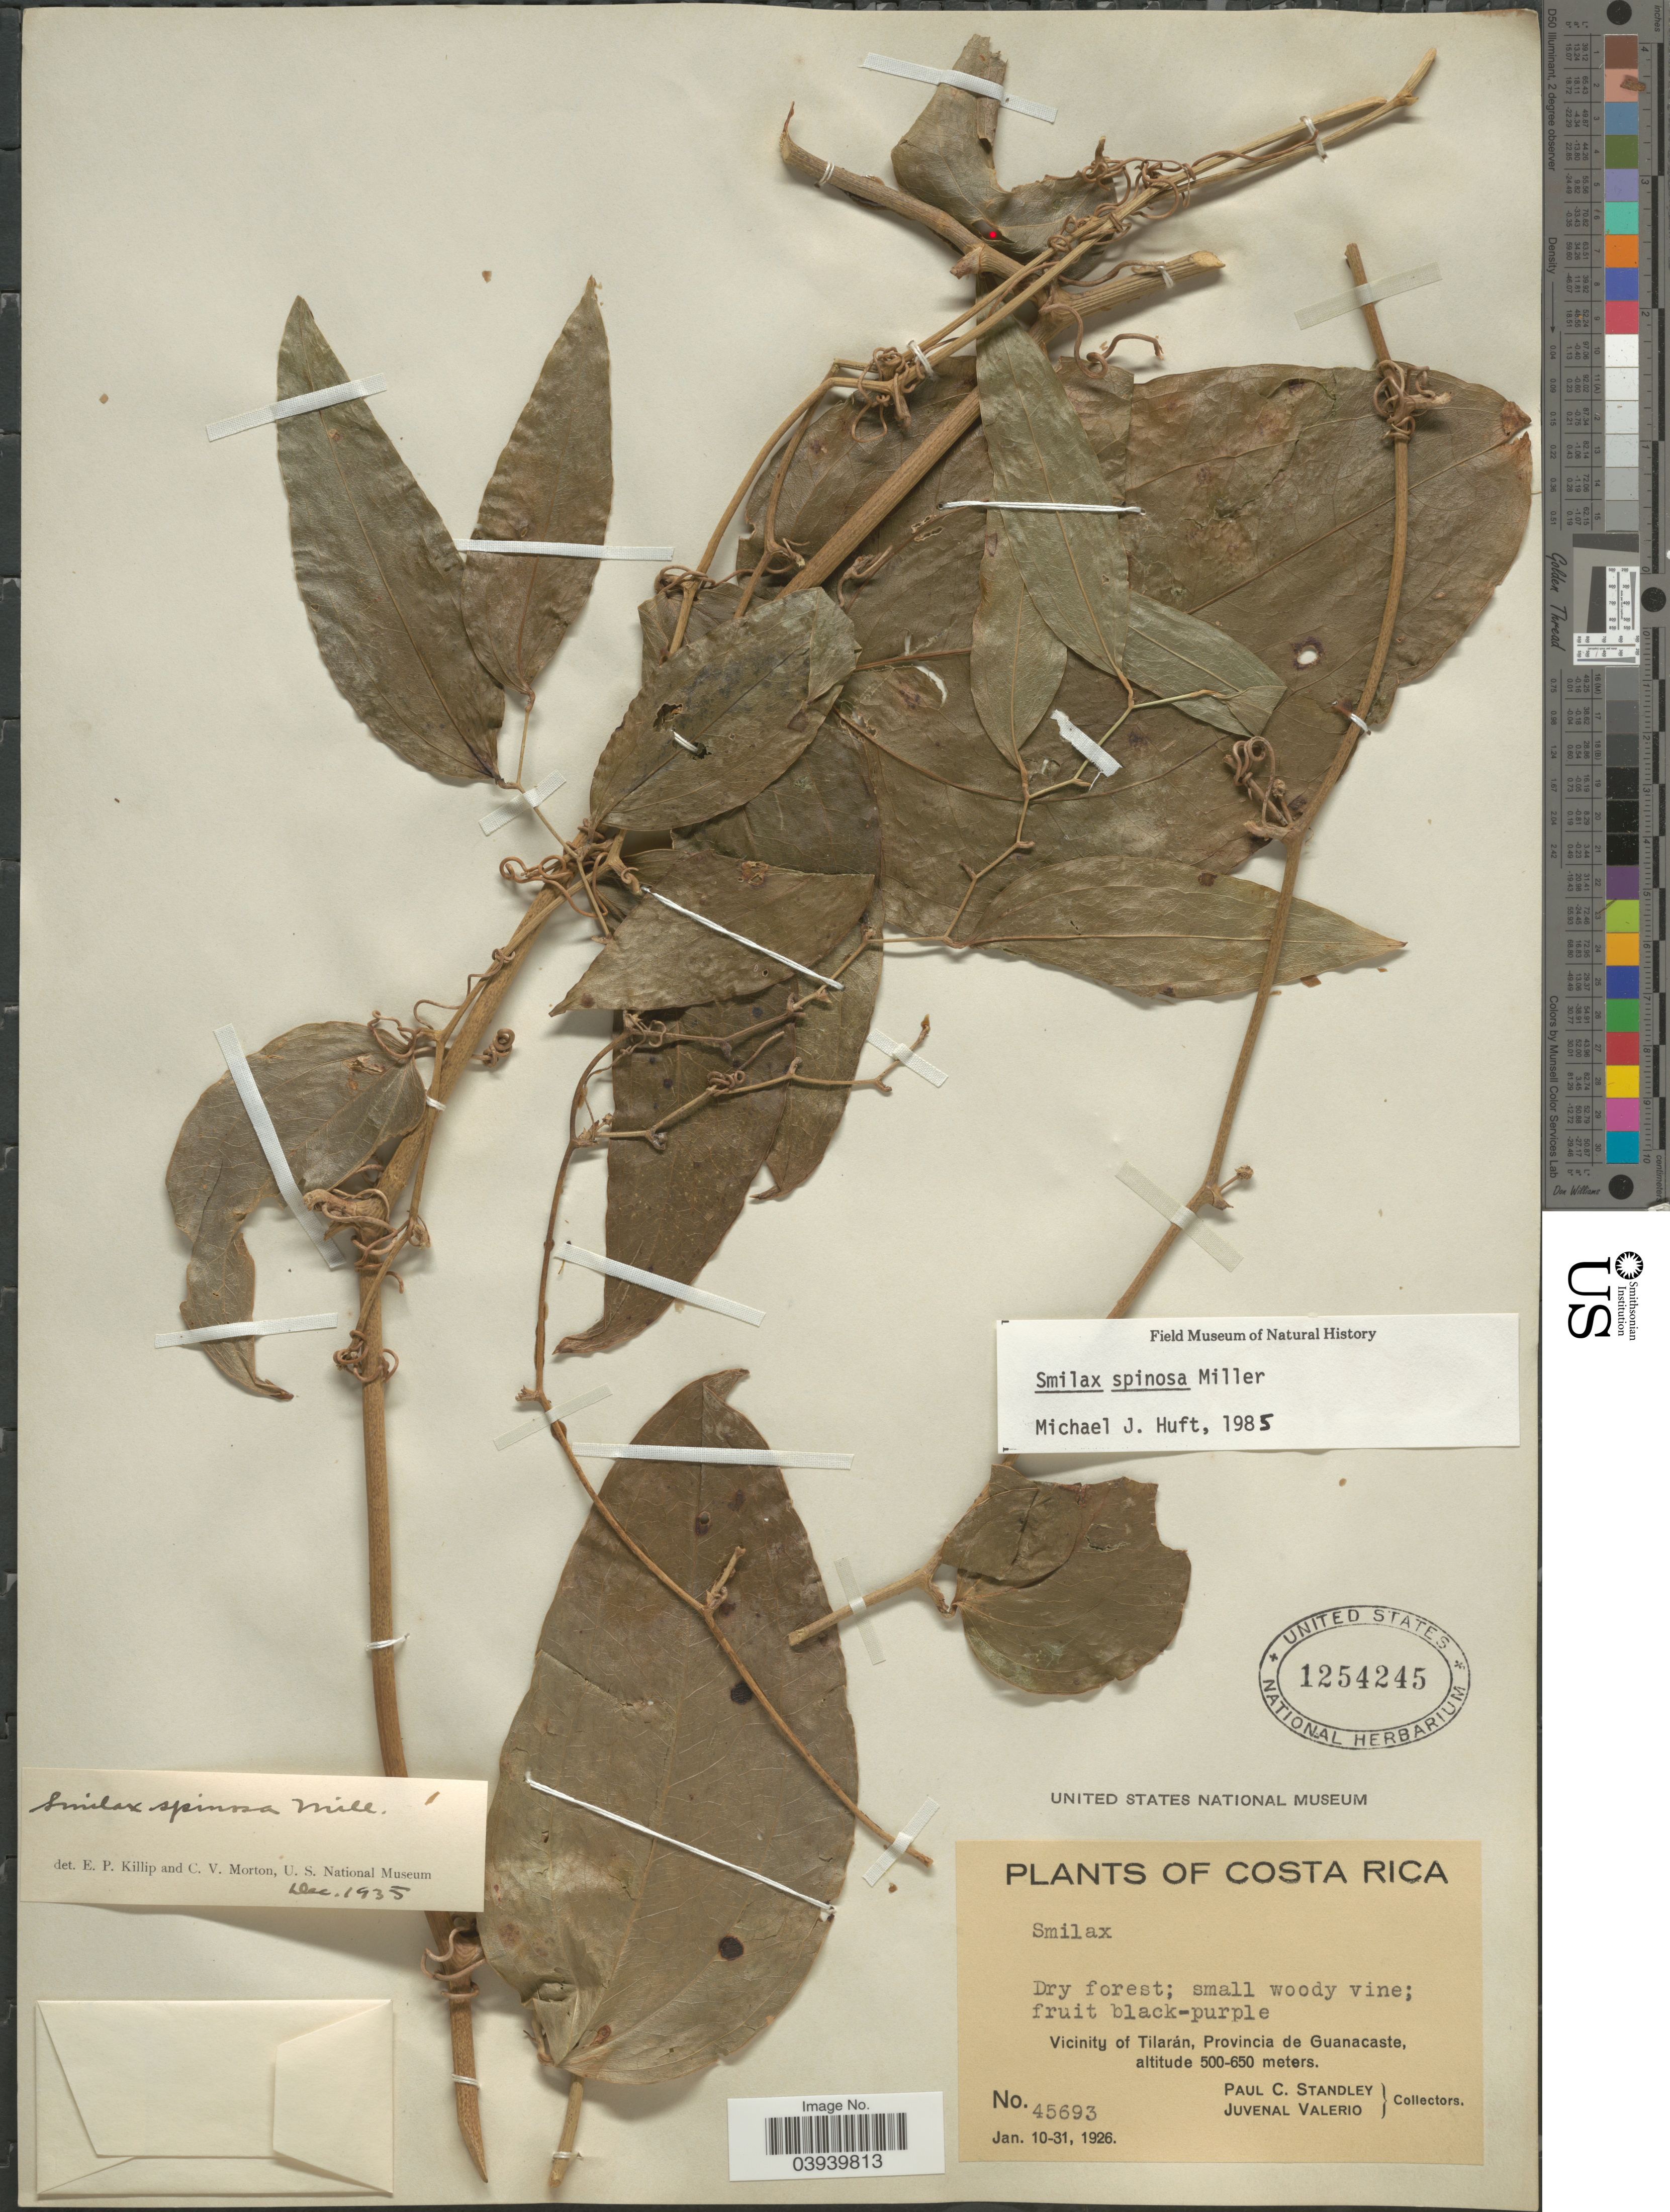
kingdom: Plantae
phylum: Tracheophyta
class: Liliopsida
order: Liliales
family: Smilacaceae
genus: Smilax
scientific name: Smilax spissa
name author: Killip & C.V. Morton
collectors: P. C. Standley & J. Valerio R.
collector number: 45693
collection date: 1926-01-10/1926-01-31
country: Costa Rica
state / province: Guanacaste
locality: Vicinity of Tilarán.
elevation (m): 500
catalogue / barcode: US 1254245